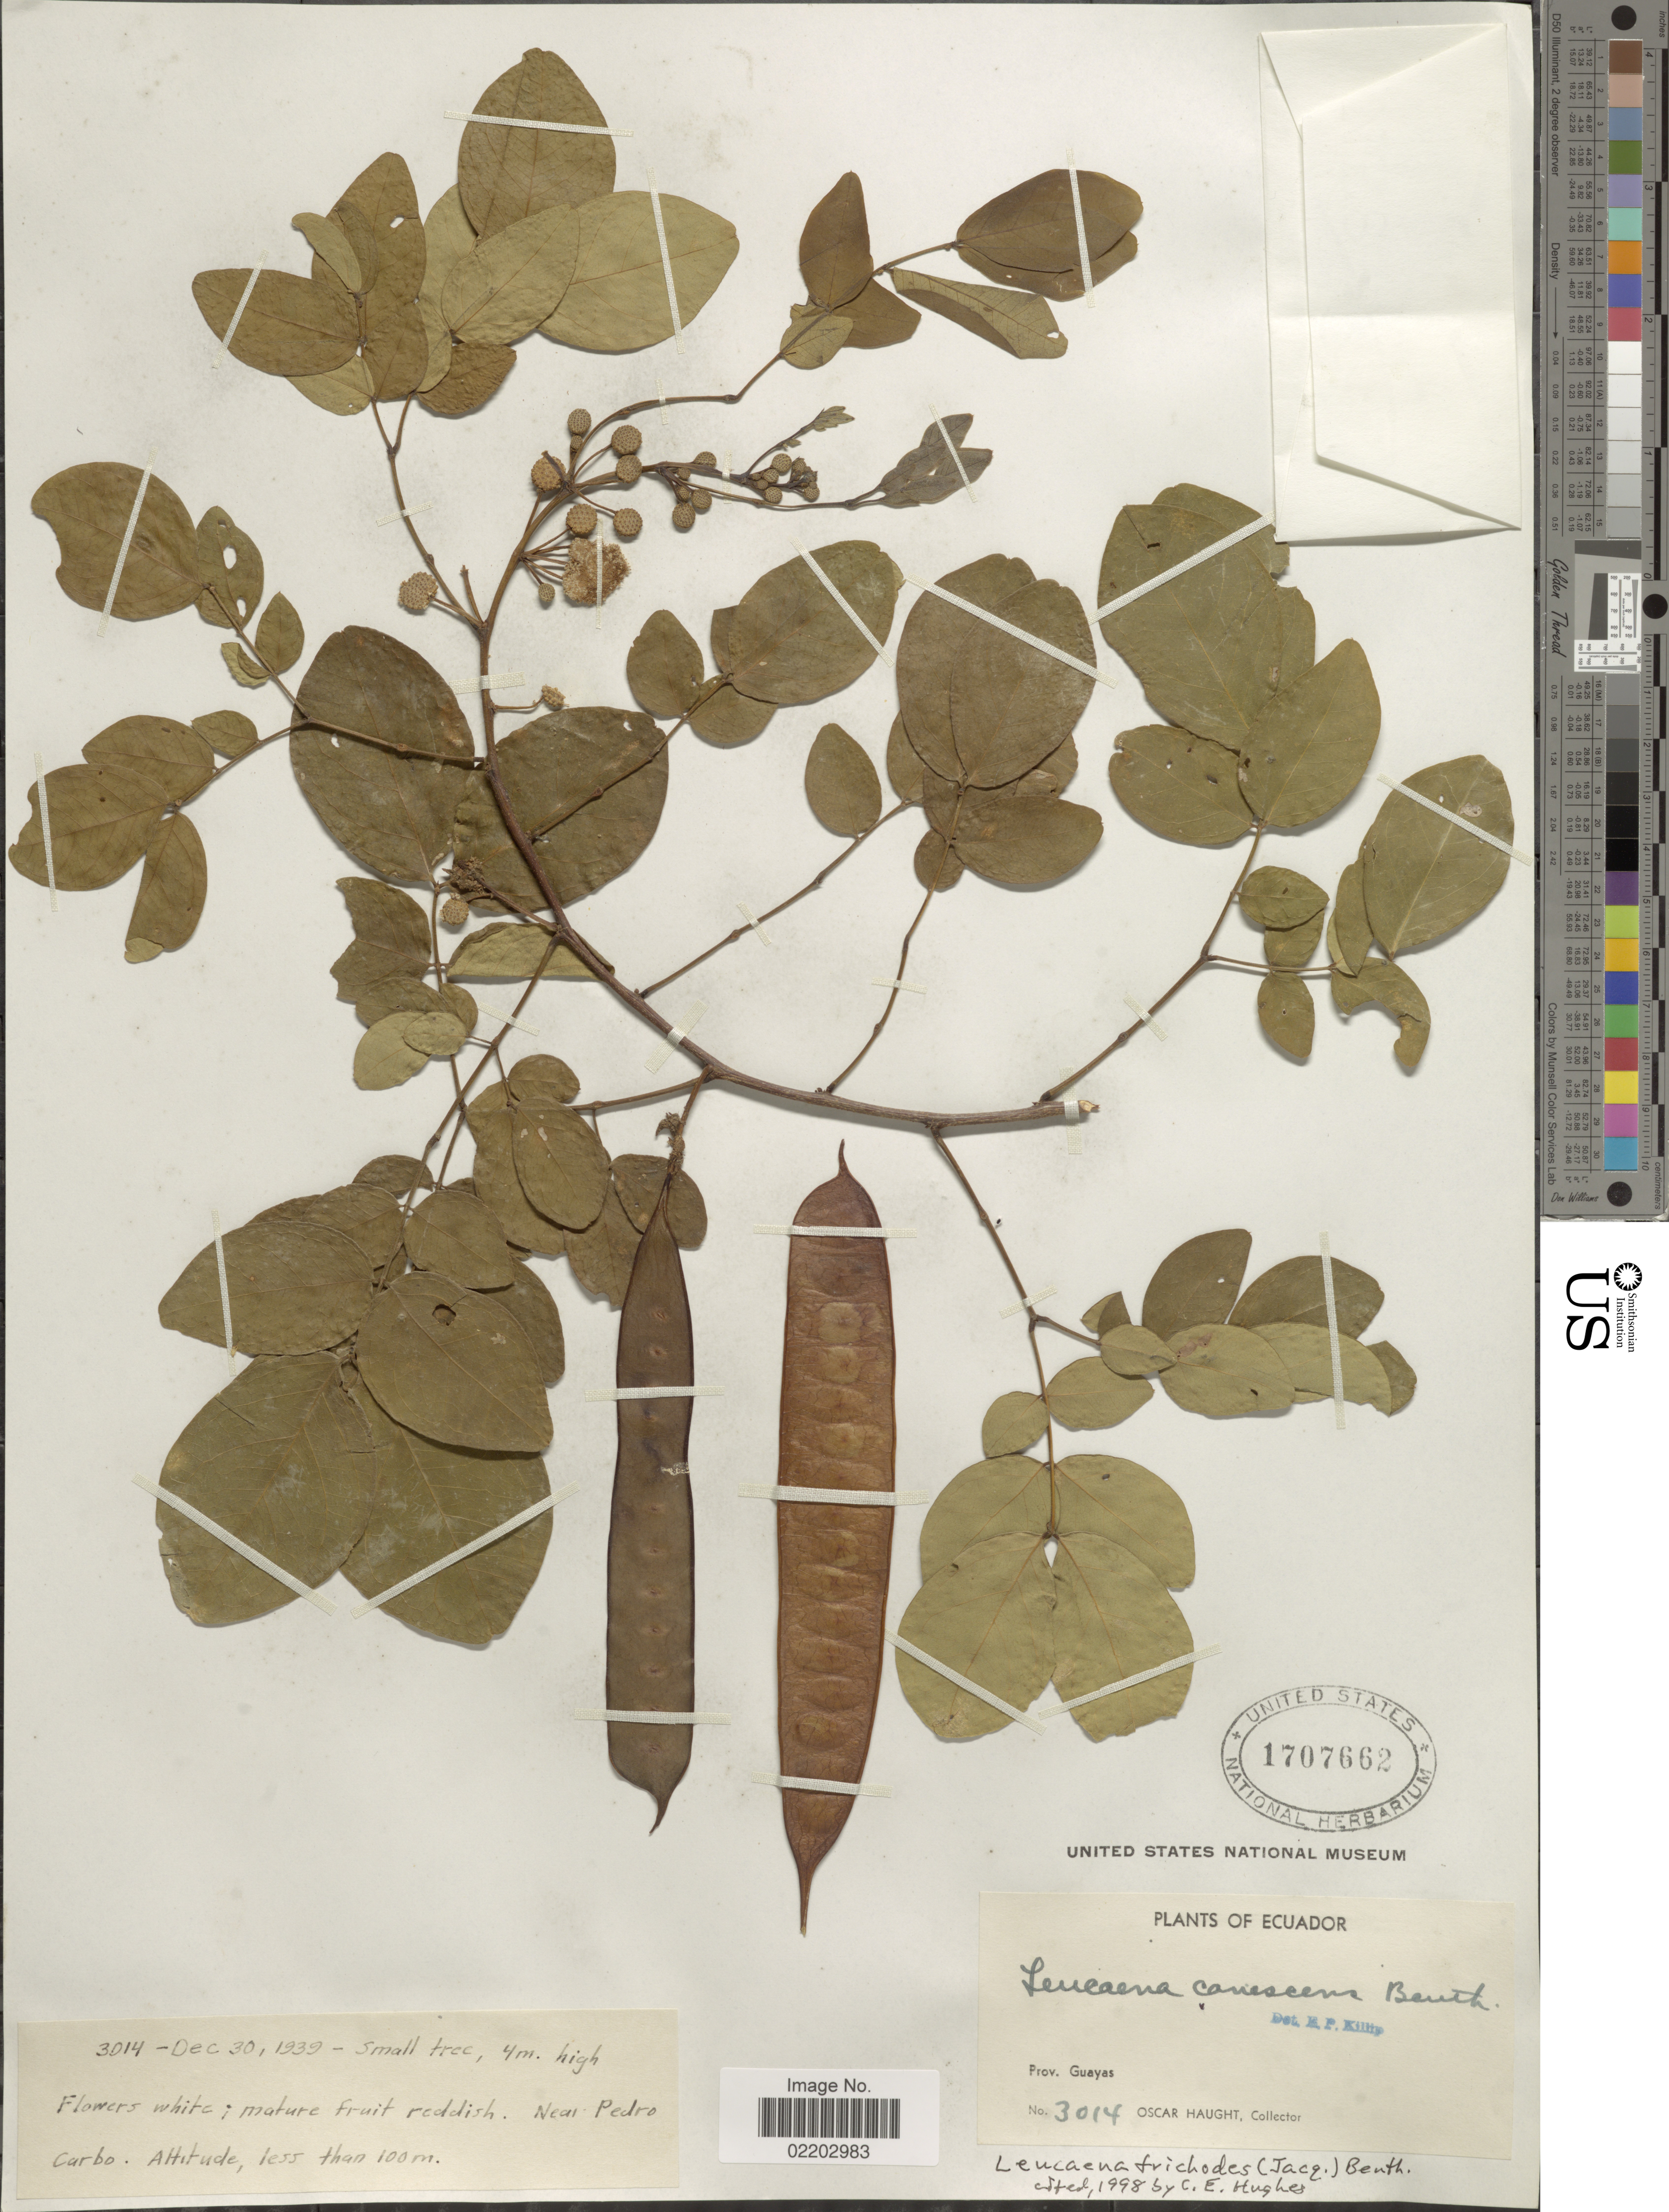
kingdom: Plantae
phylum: Tracheophyta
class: Magnoliopsida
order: Fabales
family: Fabaceae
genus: Leucaena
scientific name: Leucaena trichodes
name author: (Jacq.) Benth.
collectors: O. L. Haught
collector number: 3014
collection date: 1939-12-30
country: Ecuador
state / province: Guayas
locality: Prov. Guayas, Near Pedro Carbo.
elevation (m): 100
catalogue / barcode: US 1707662